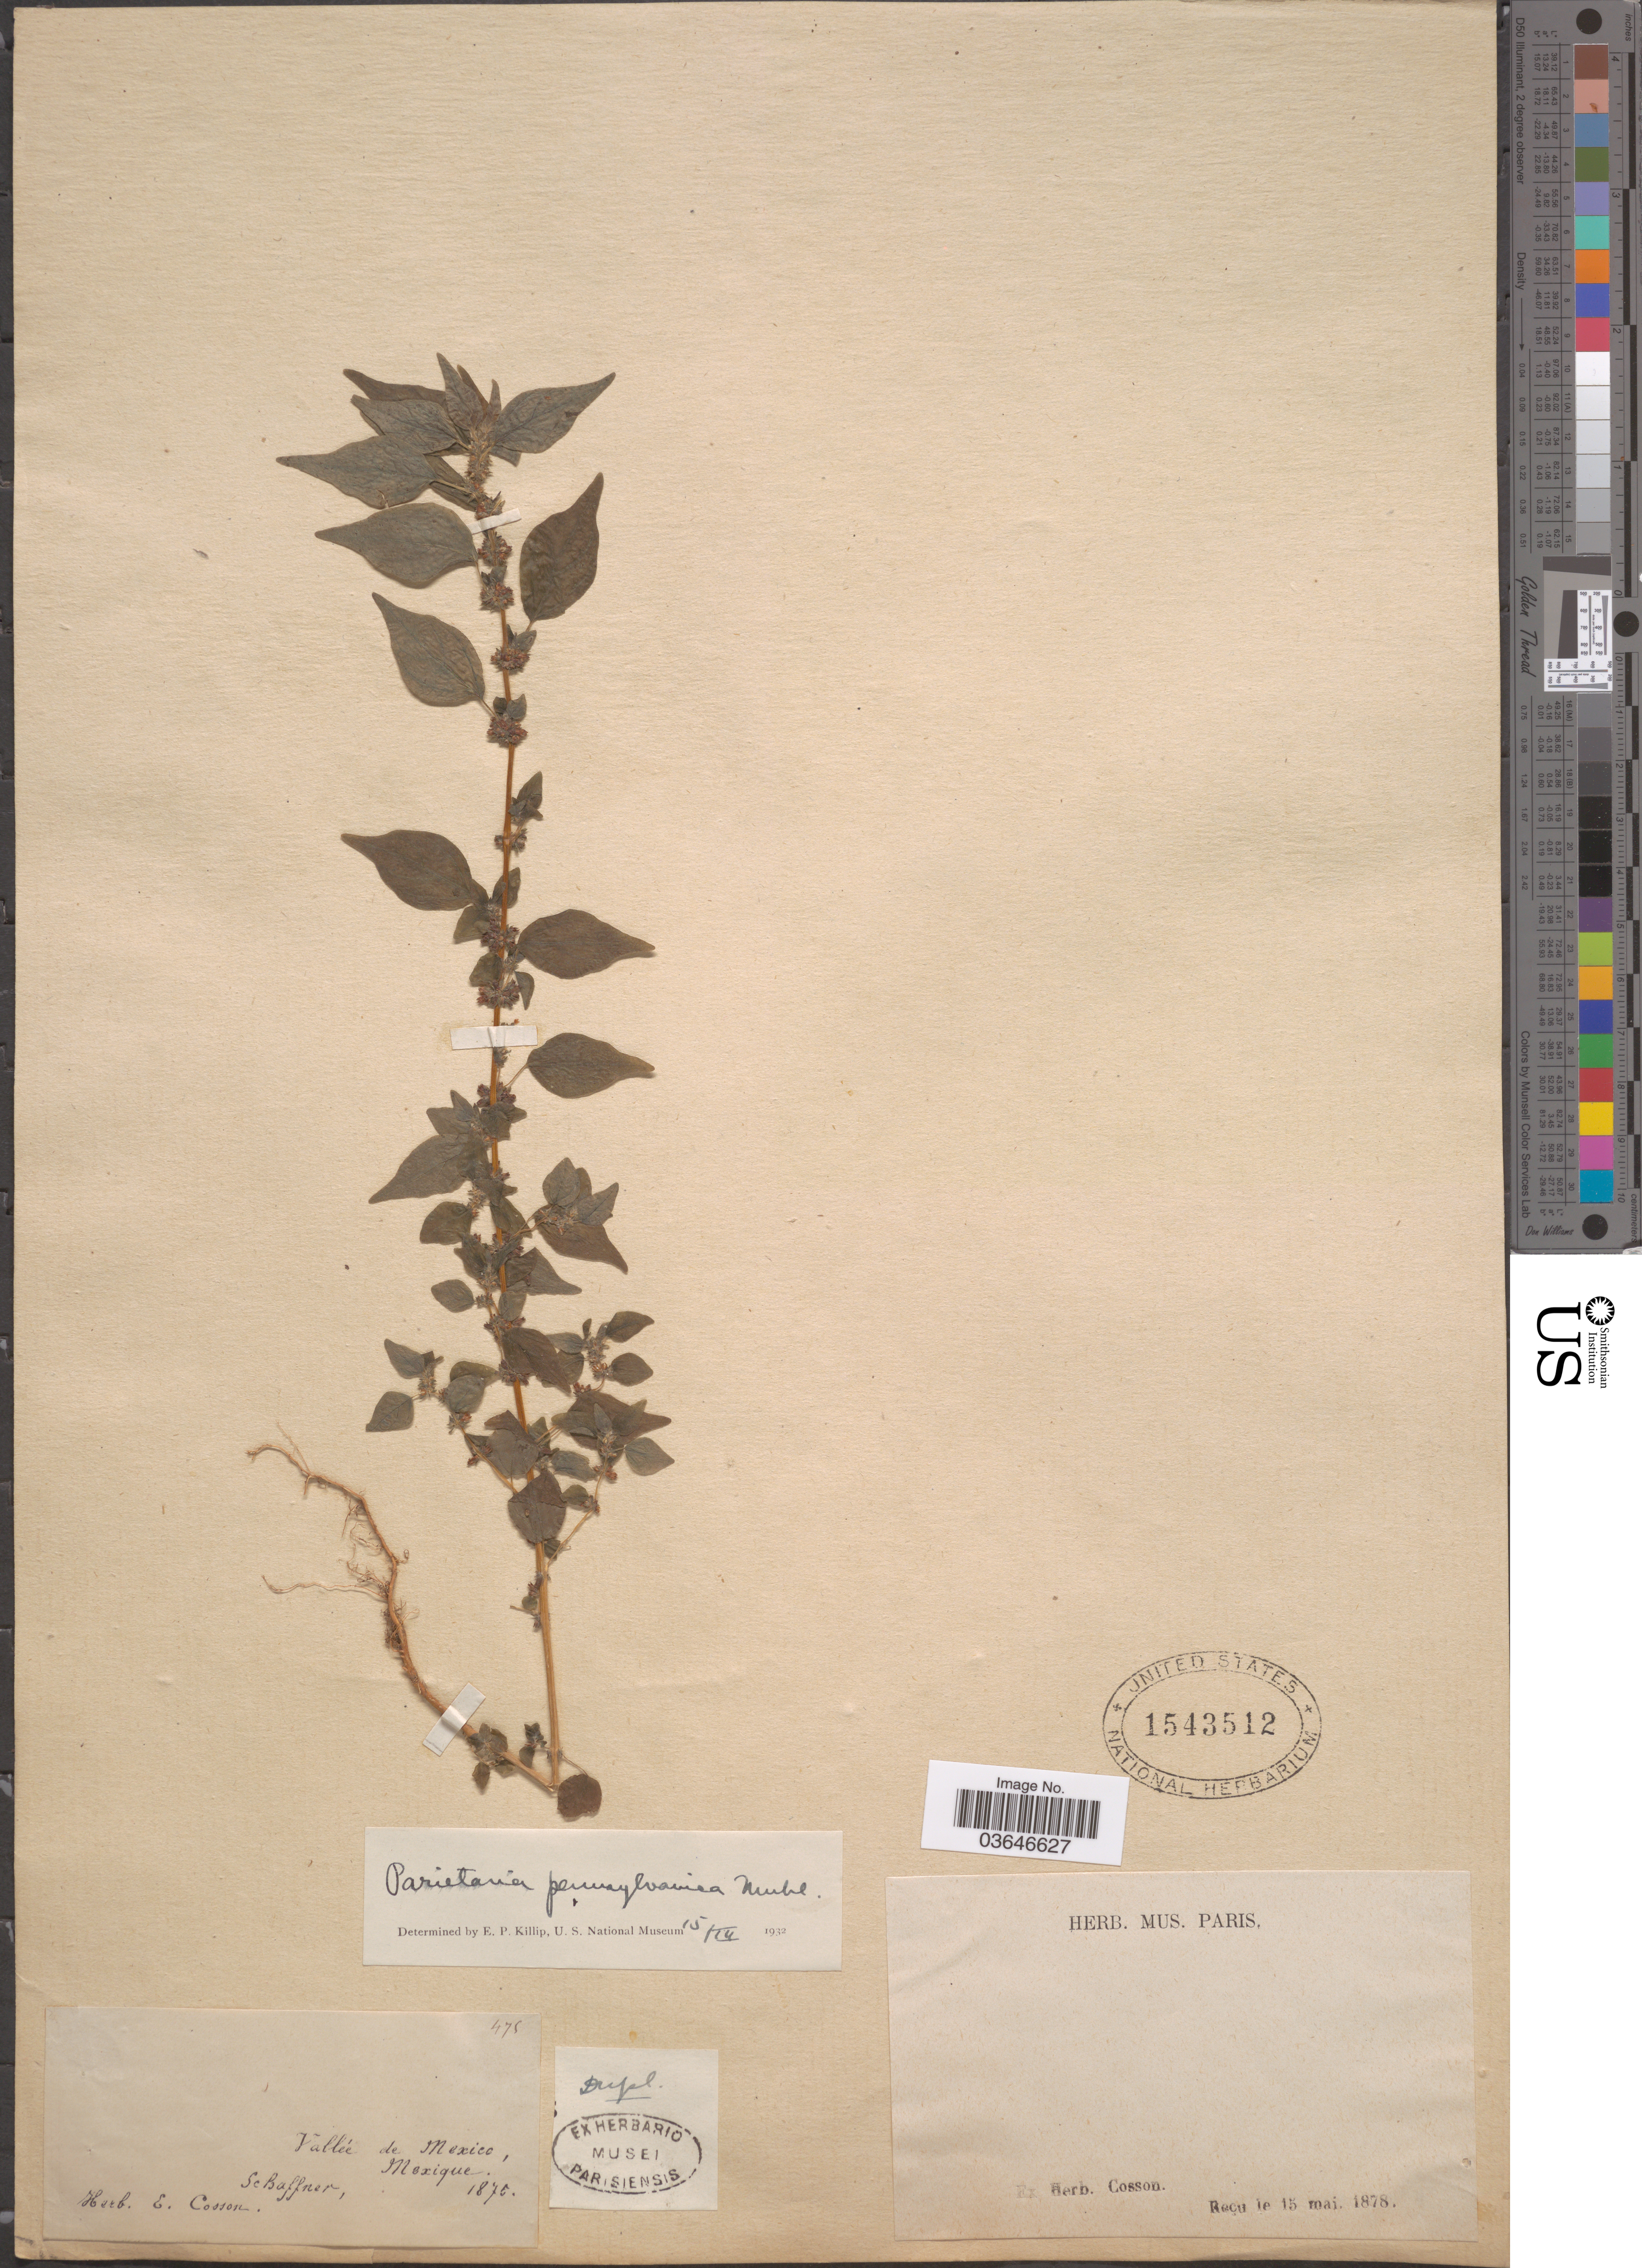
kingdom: Plantae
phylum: Tracheophyta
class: Magnoliopsida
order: Rosales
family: Urticaceae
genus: Parietaria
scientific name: Parietaria pensylvanica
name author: Muhl. ex Willd.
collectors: -. Schaffner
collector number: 475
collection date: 1875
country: Mexico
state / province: México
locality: Vallée de Mexico, Mexique.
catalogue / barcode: US 1543512